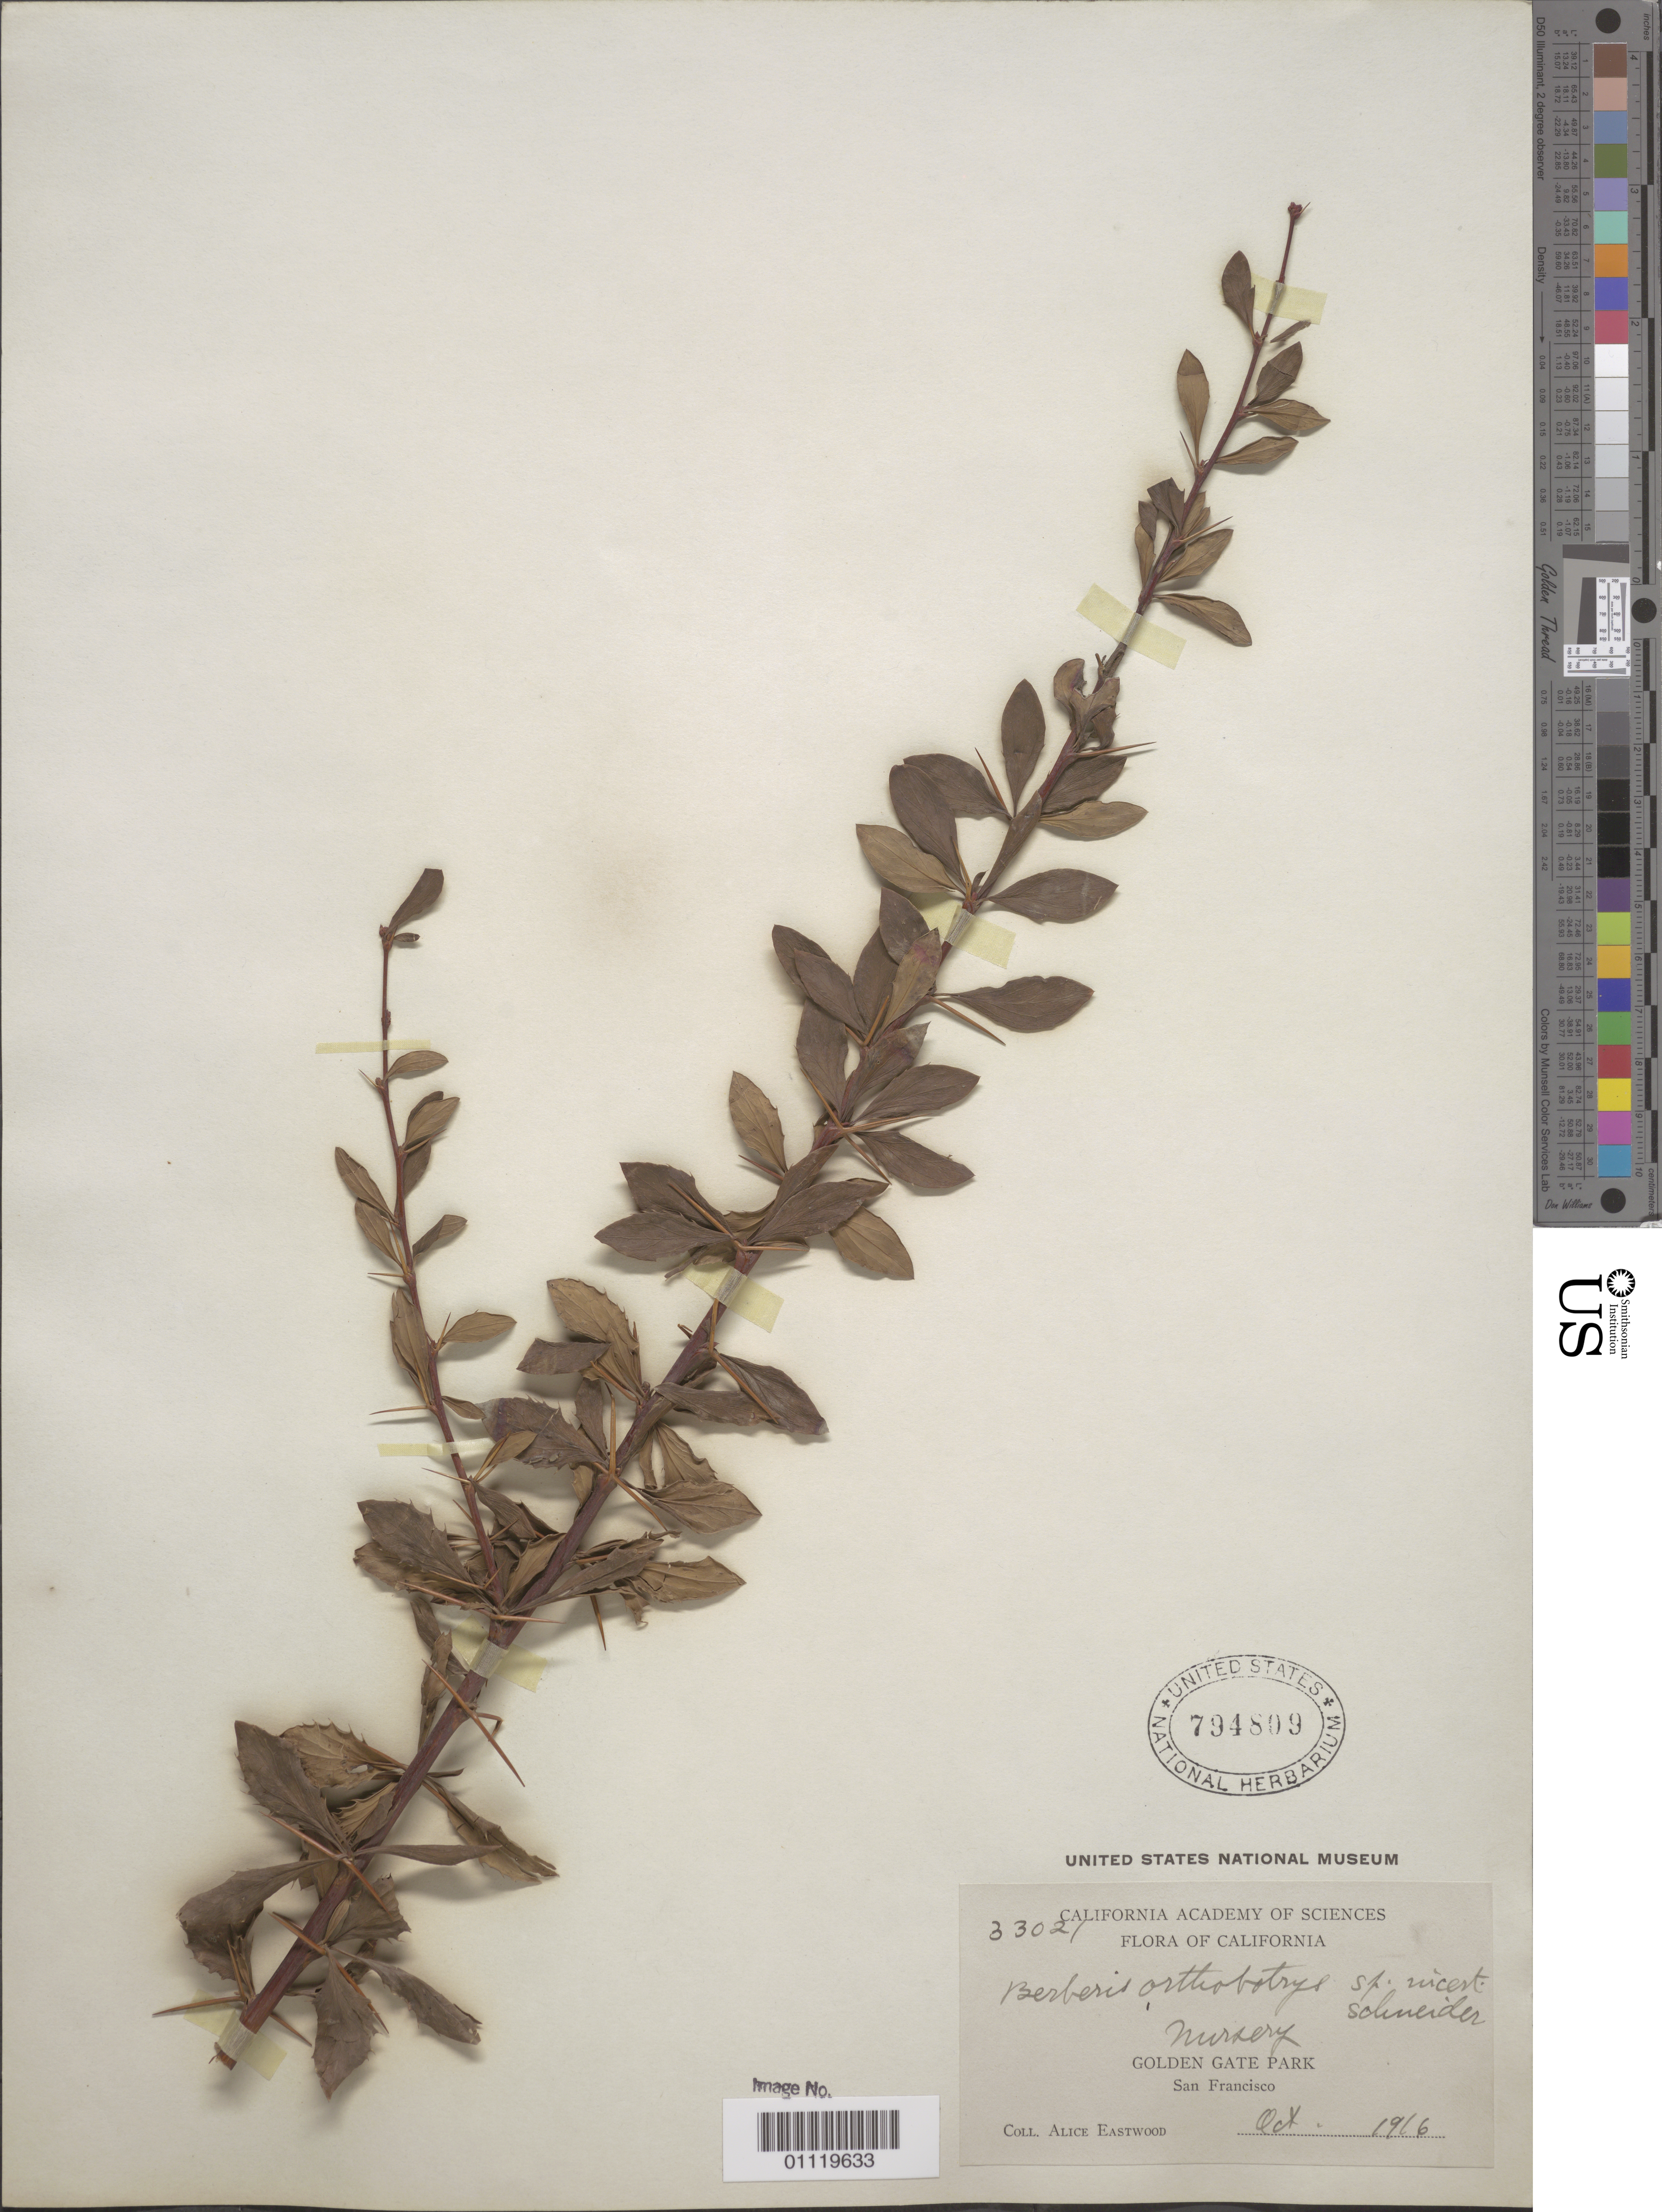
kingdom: Plantae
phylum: Tracheophyta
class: Magnoliopsida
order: Ranunculales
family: Berberidaceae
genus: Berberis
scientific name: Berberis vulgaris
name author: L.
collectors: A. Eastwood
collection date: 1916-10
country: United States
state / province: California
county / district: San Francisco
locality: Golden Gate Park, San Francisco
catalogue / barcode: US 794809